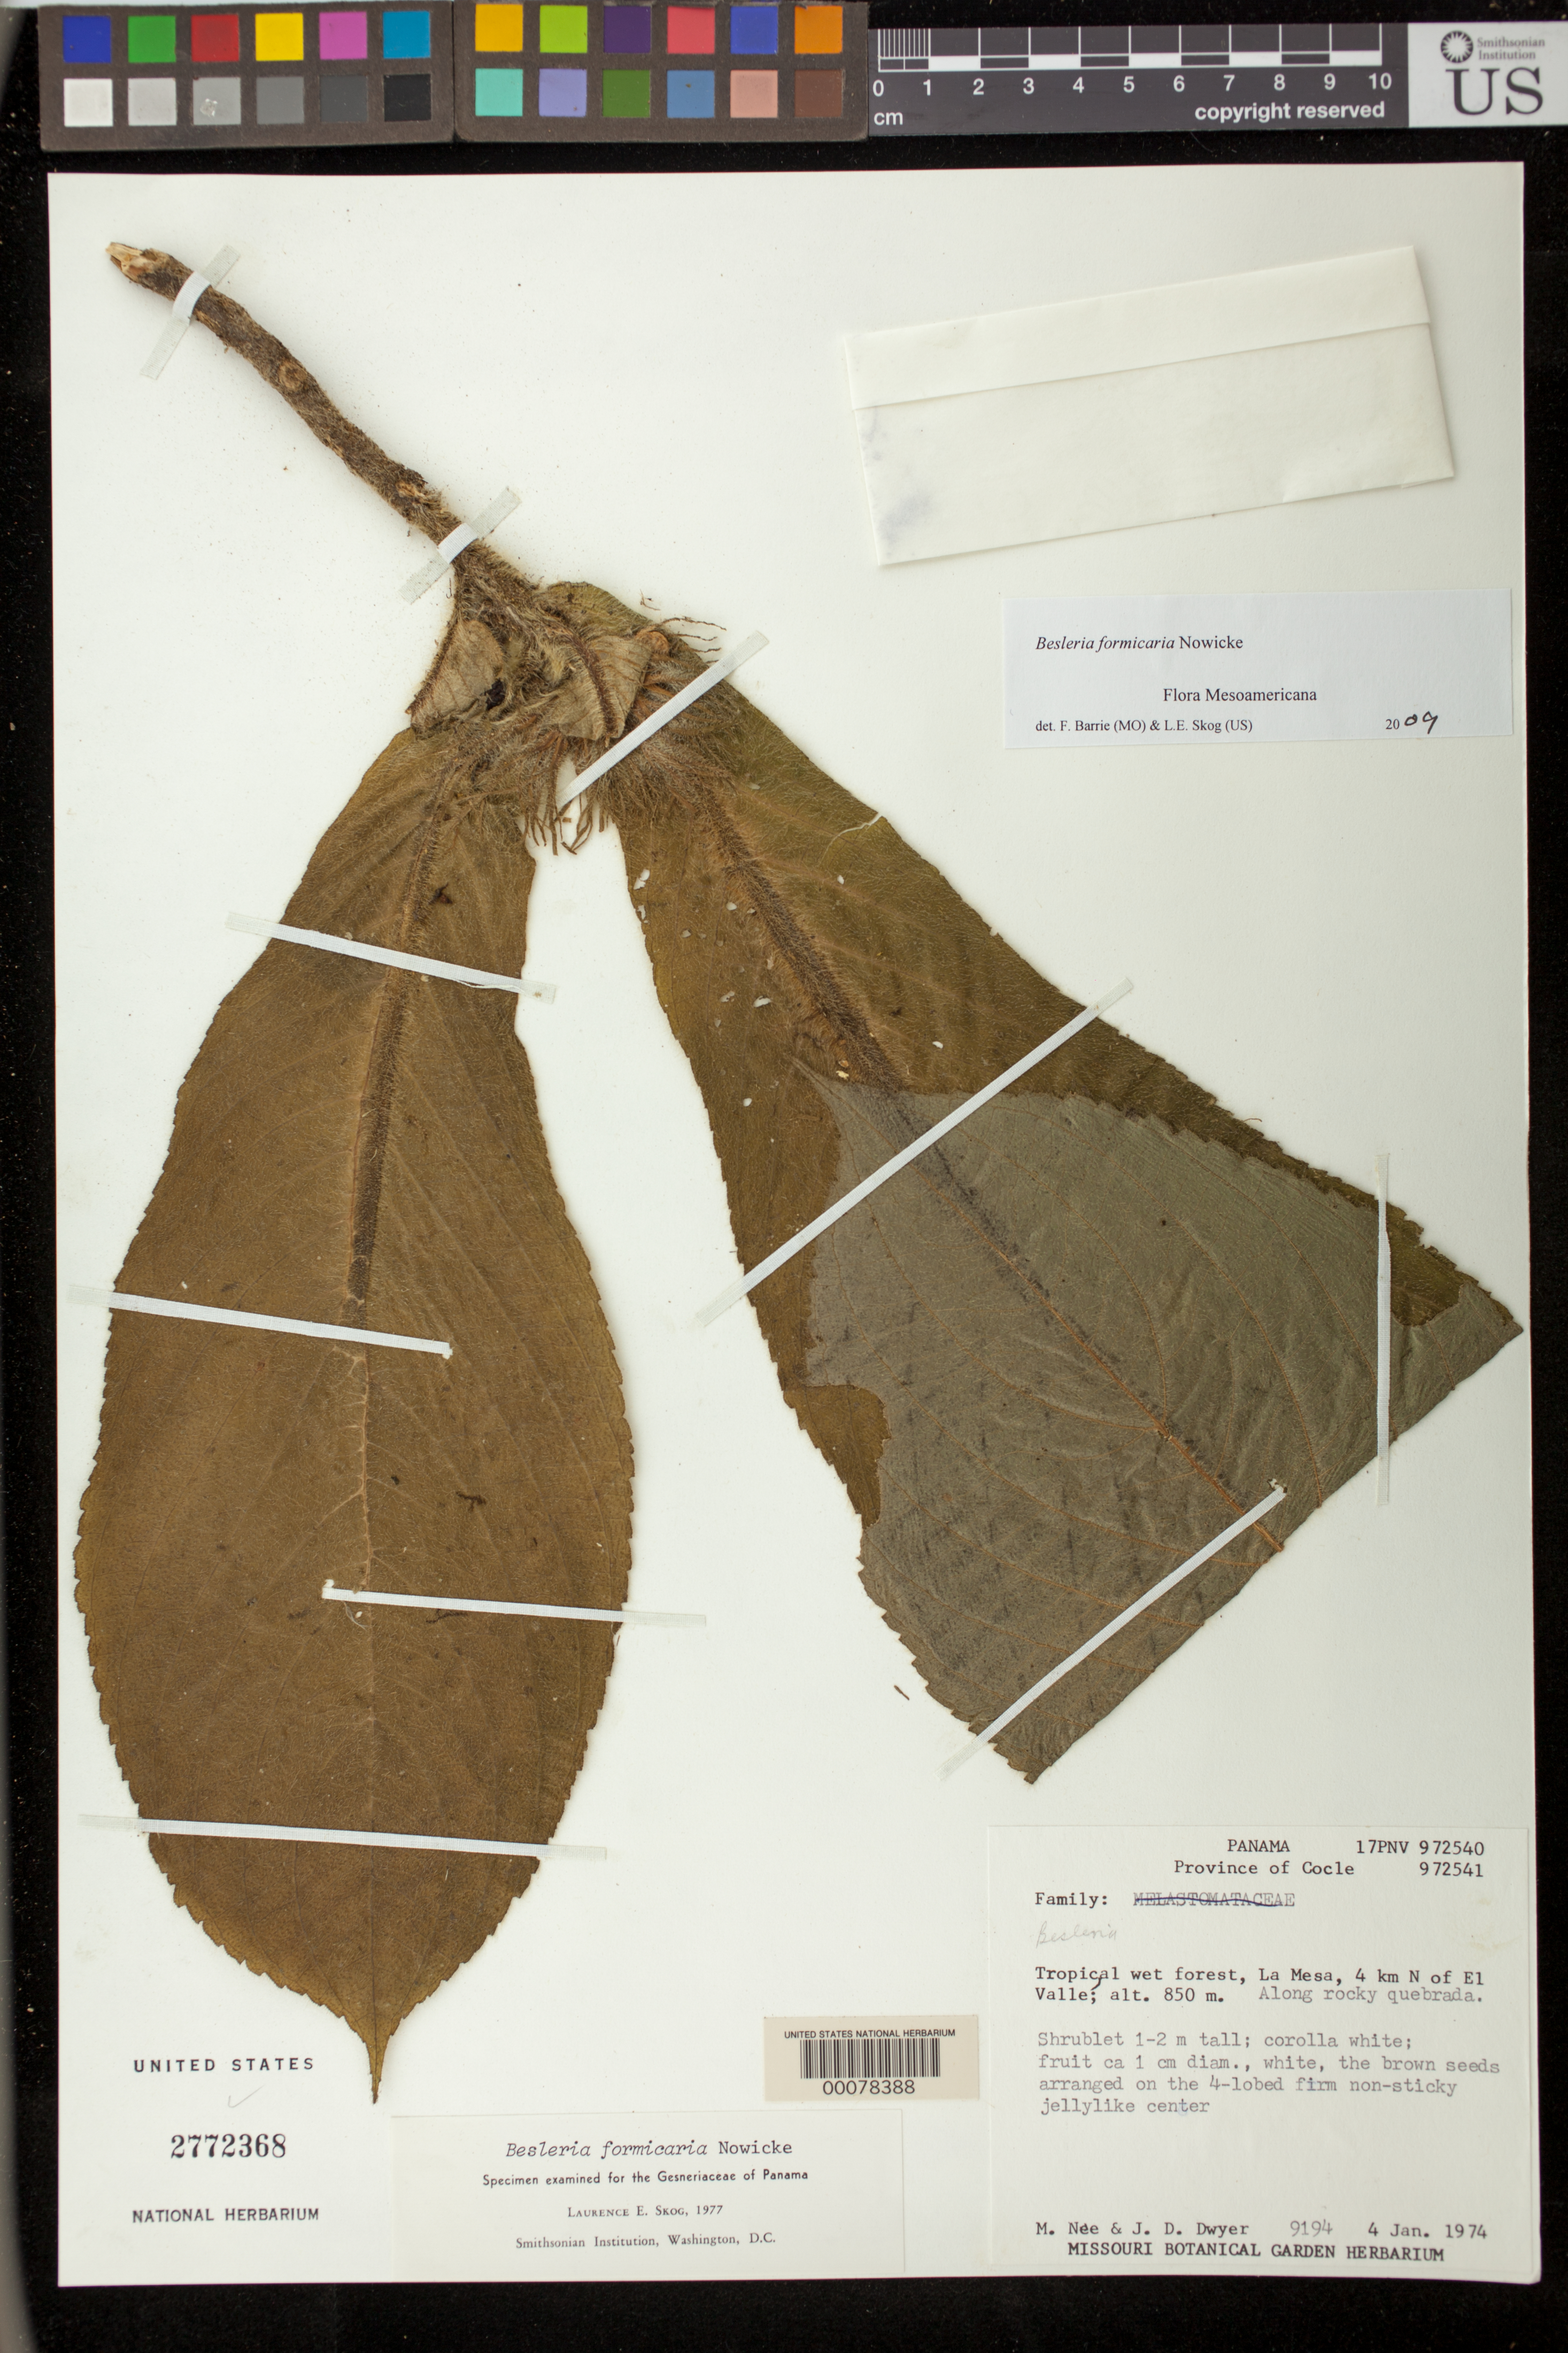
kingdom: Plantae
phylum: Tracheophyta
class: Magnoliopsida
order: Lamiales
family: Gesneriaceae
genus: Besleria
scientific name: Besleria formicaria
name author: Nowicke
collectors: M. Nee & J. D. Dwyer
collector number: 9194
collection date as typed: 04 Jan 1974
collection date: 1974-01-04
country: Panama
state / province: Coclé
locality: La Mesa, 4 km N of El Valle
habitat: Tropical wet forest, along rocky quebrada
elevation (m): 850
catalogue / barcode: US 2772368